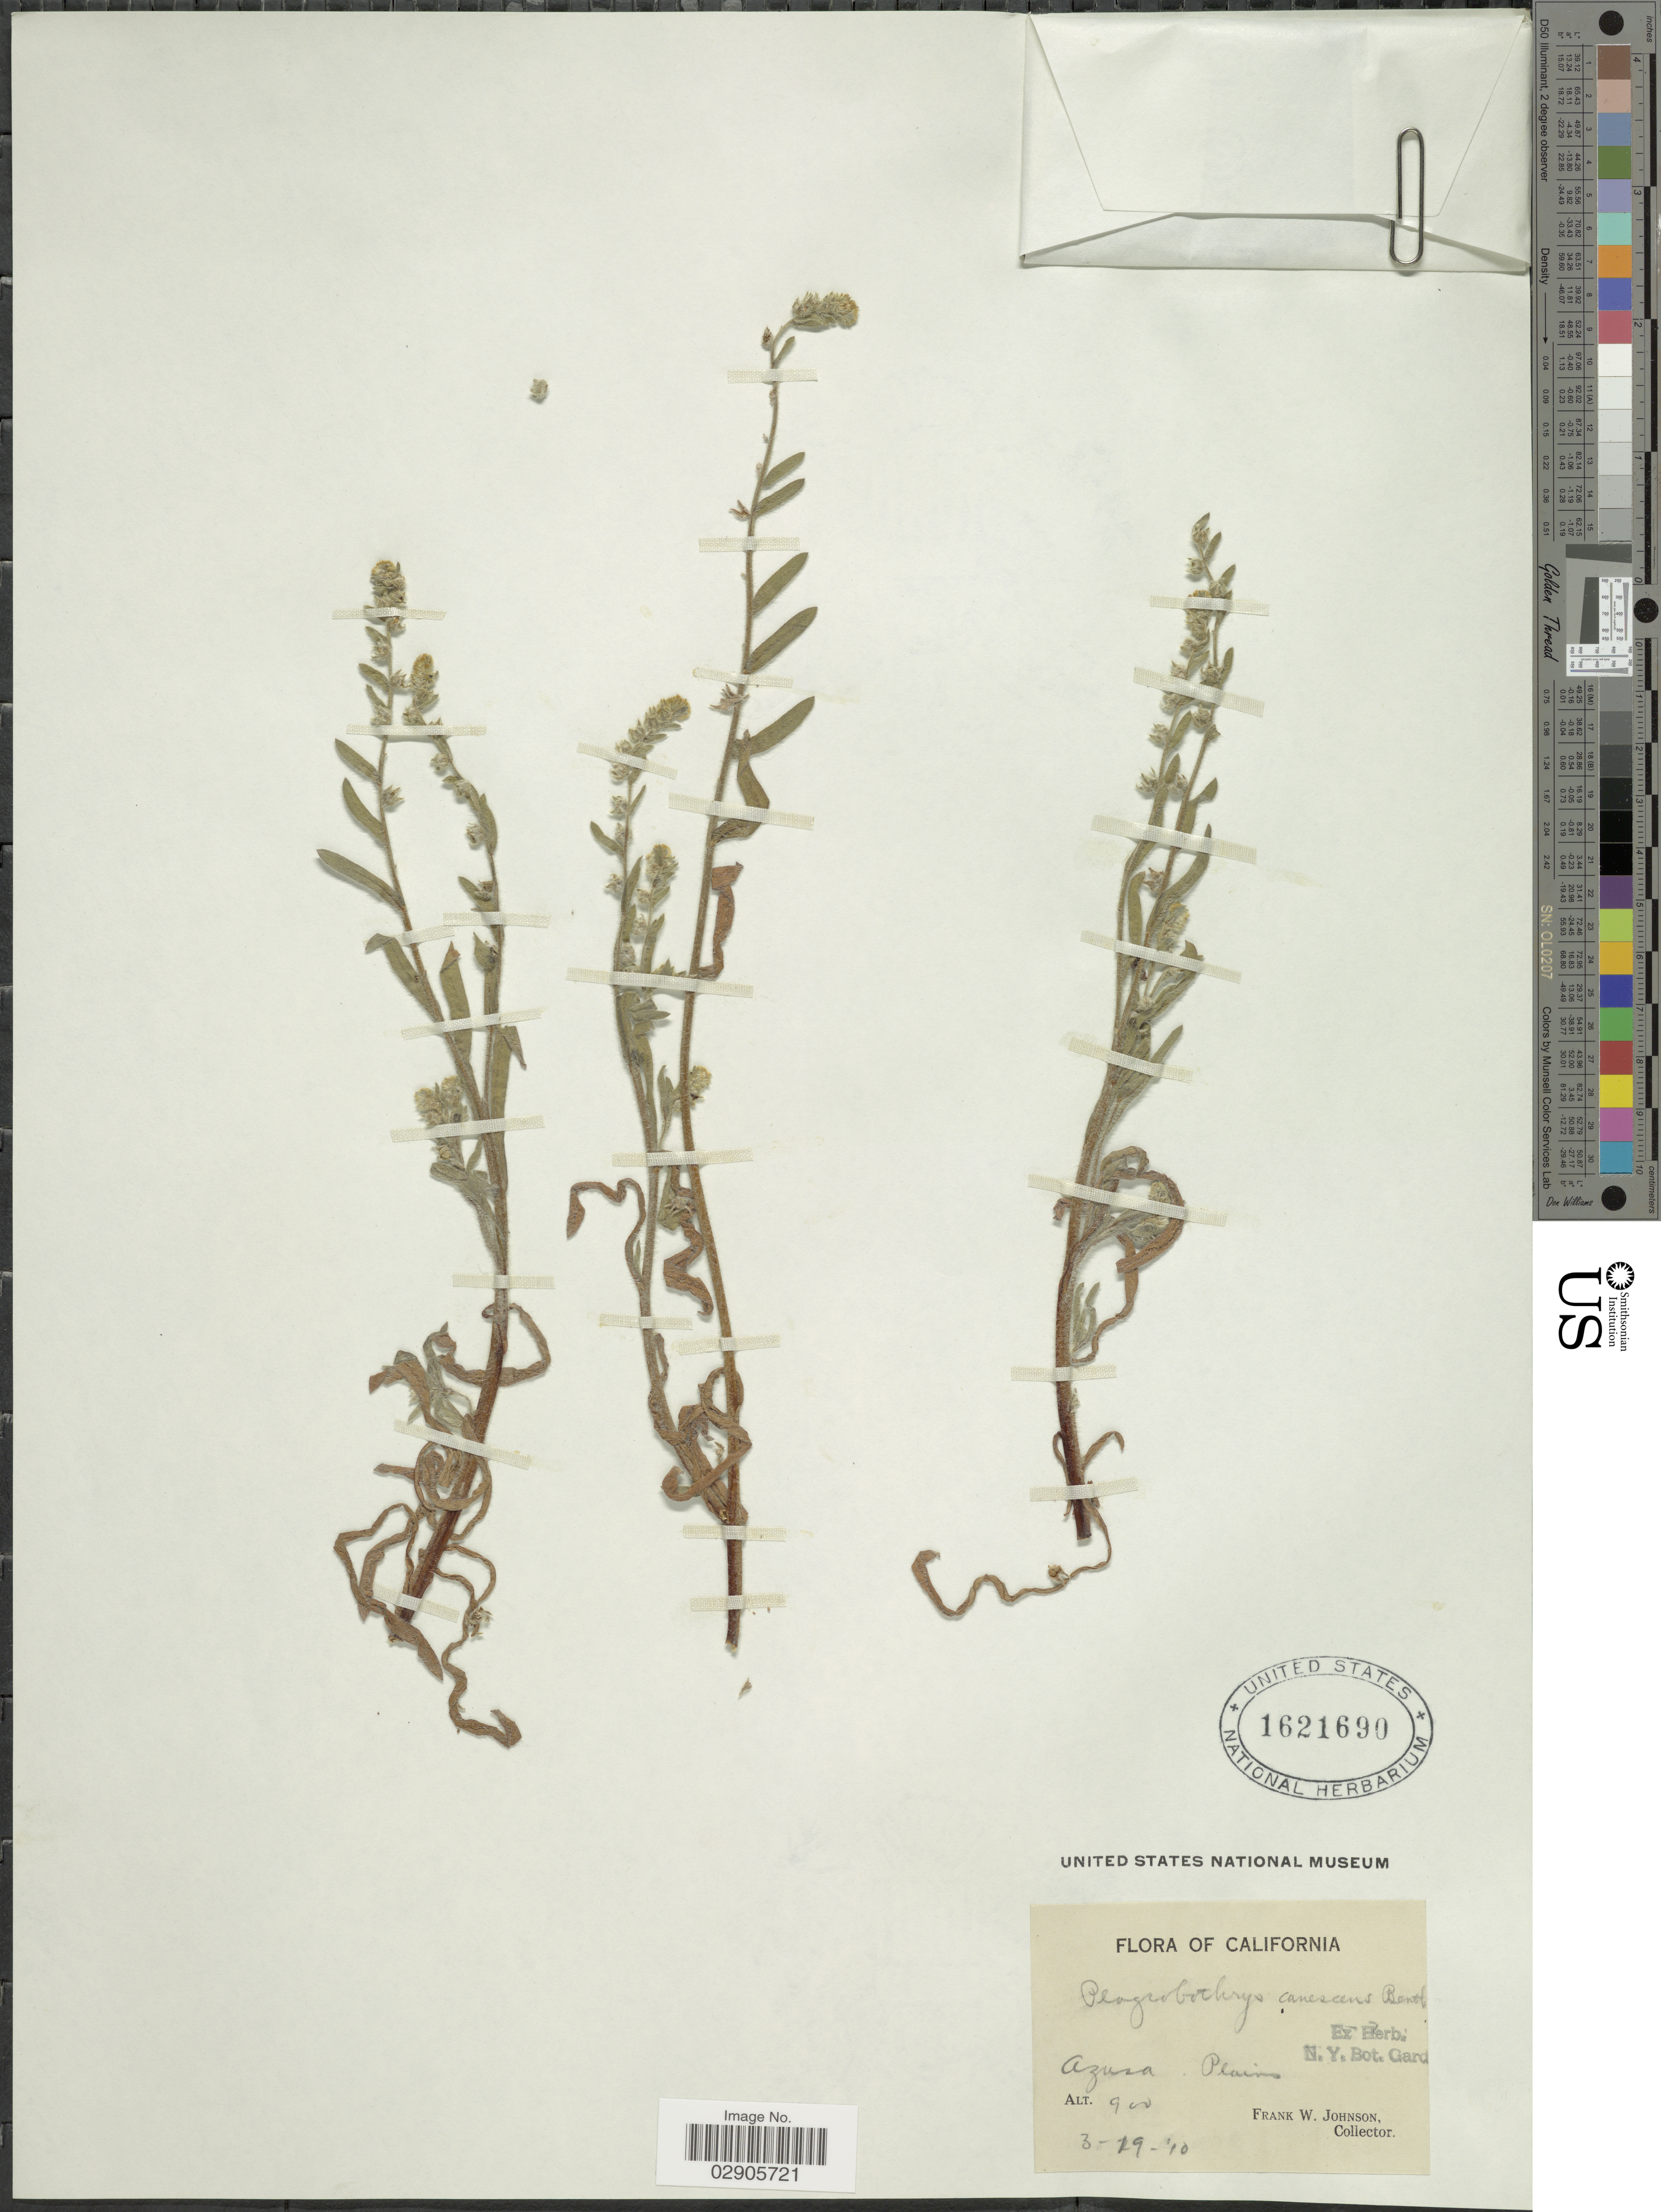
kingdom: Plantae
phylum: Tracheophyta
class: Magnoliopsida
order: Boraginales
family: Boraginaceae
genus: Plagiobothrys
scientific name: Plagiobothrys canescens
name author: Benth.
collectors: F. W. Johnson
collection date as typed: Transcribed d/m/y: 19/3/10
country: United States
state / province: California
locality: Azusa Plains.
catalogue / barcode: US 1621690